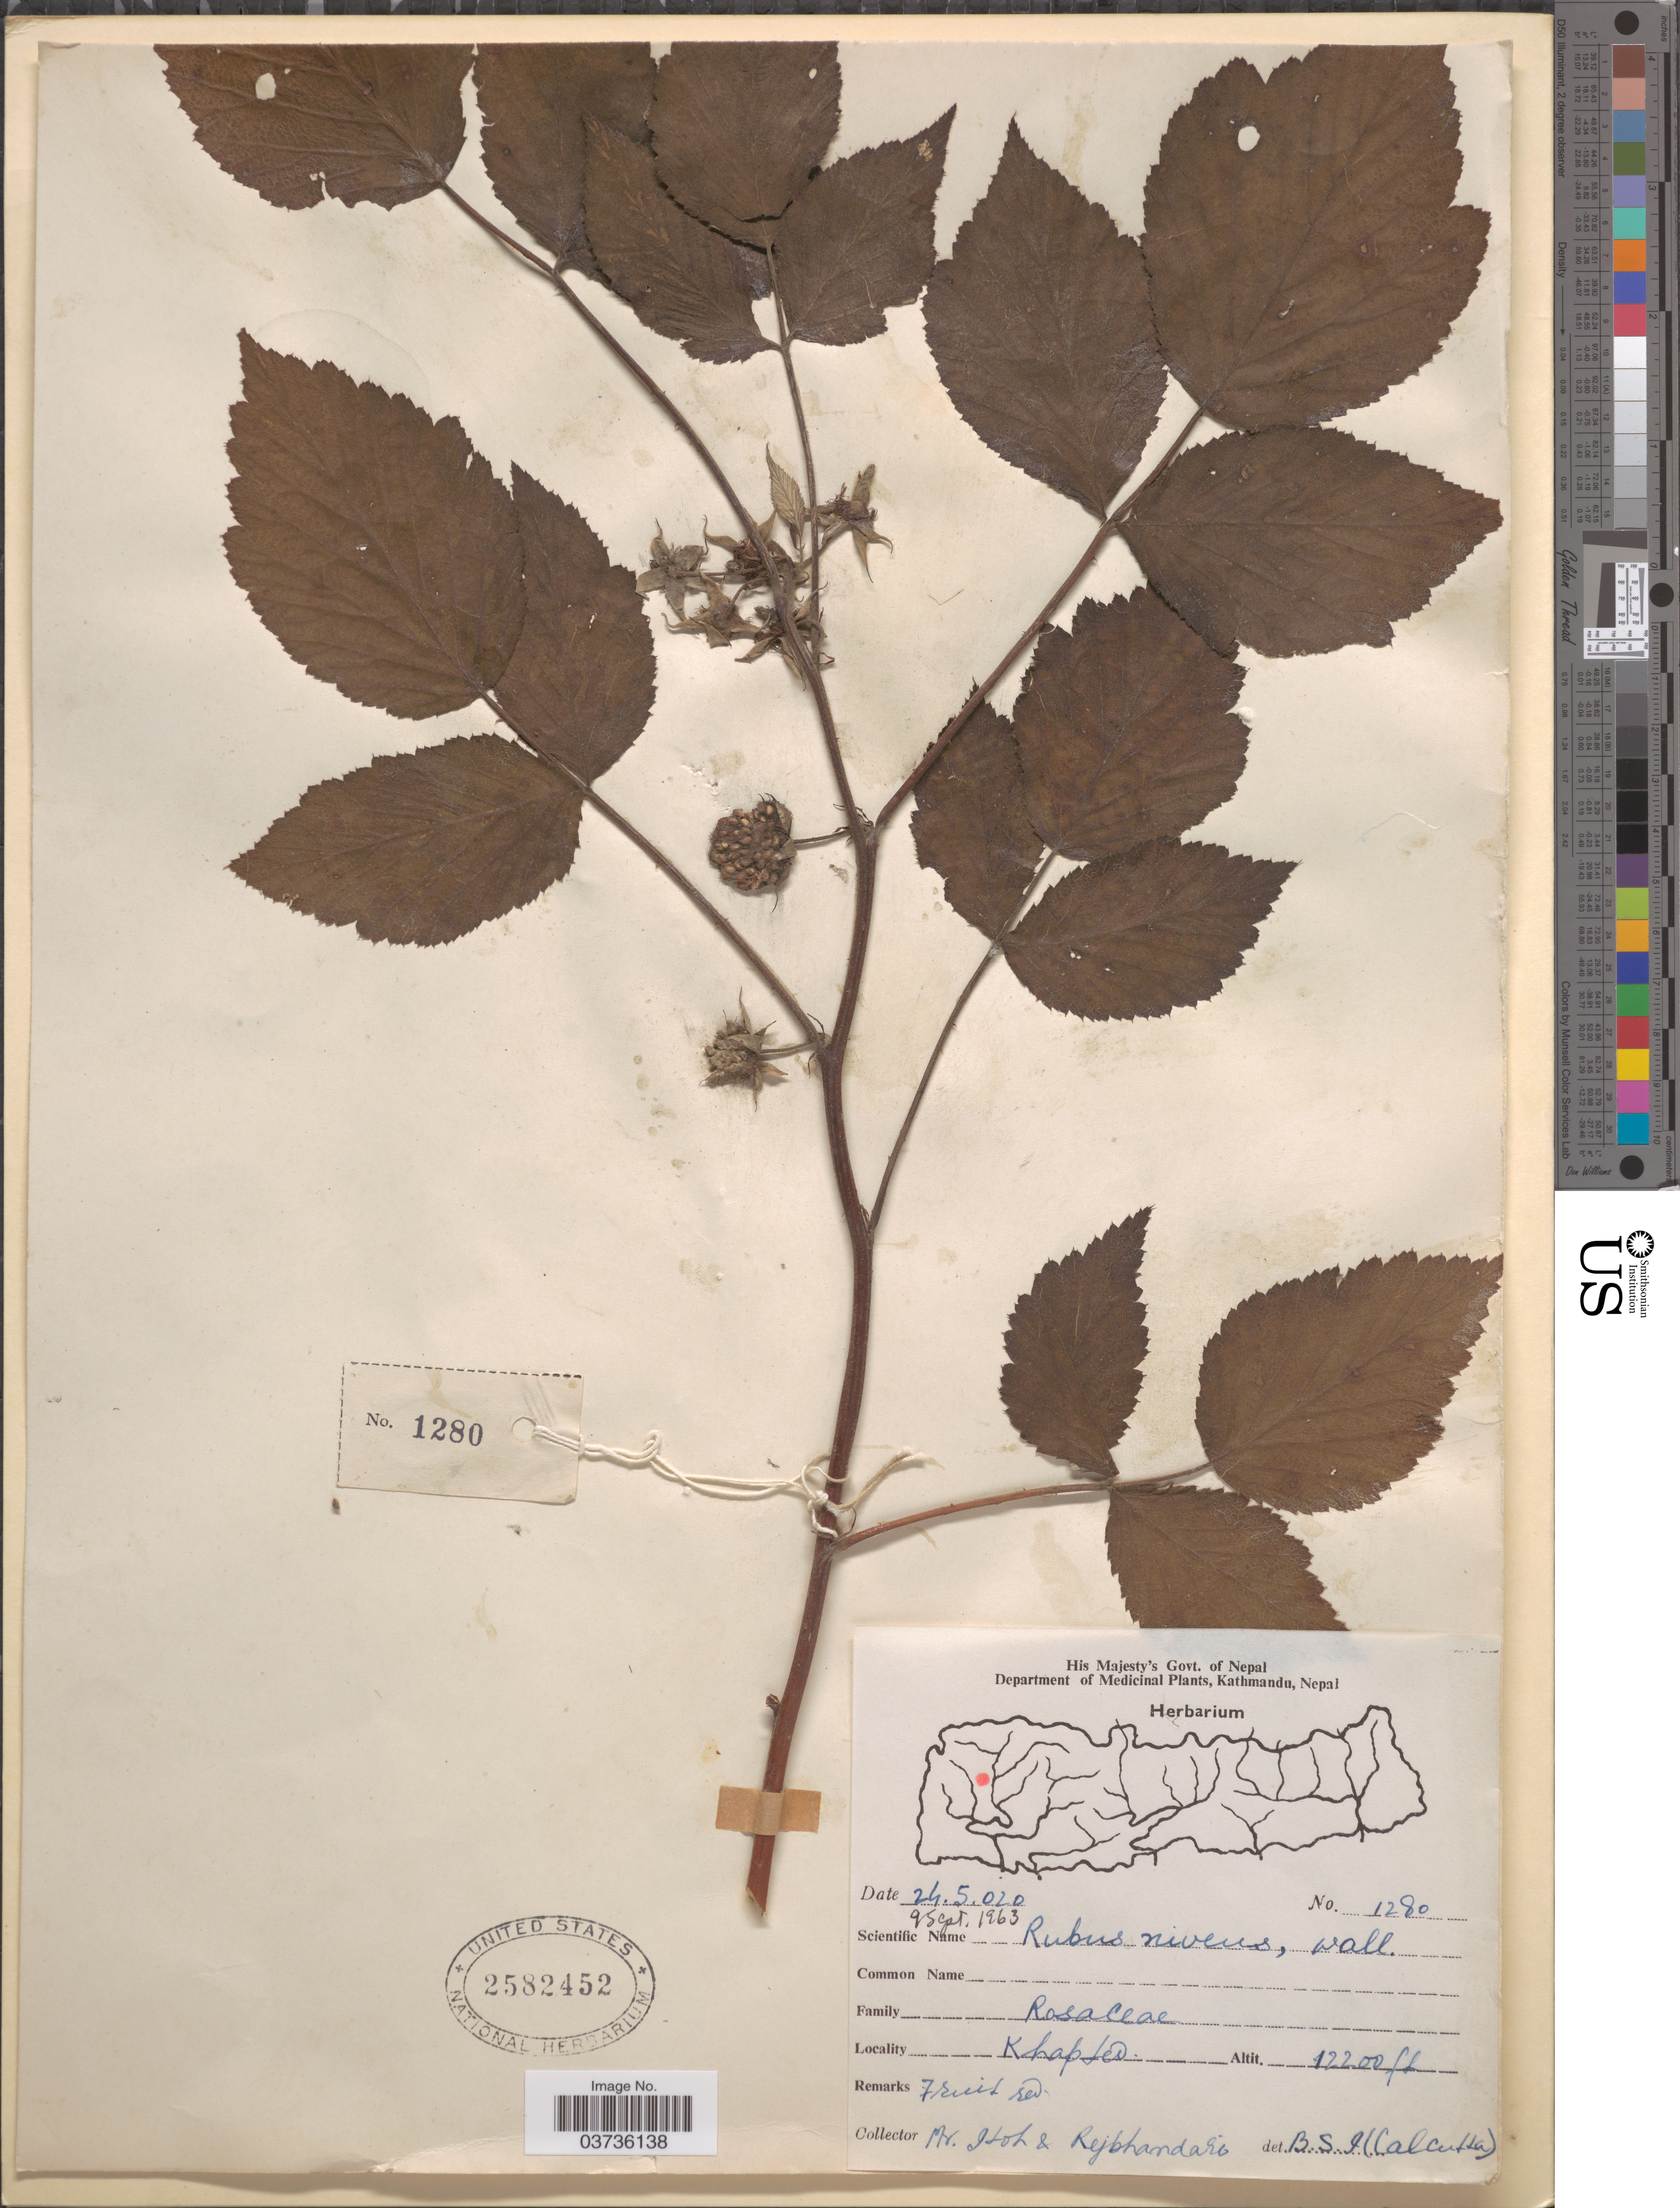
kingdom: Plantae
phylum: Tracheophyta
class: Magnoliopsida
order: Rosales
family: Rosaceae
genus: Rubus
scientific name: Rubus niveus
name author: Thunb.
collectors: Mr. Itoh & Rajbhandari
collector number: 1280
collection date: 1963-09-09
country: Nepal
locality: Khapsed.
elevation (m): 3719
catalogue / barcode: US 2582452